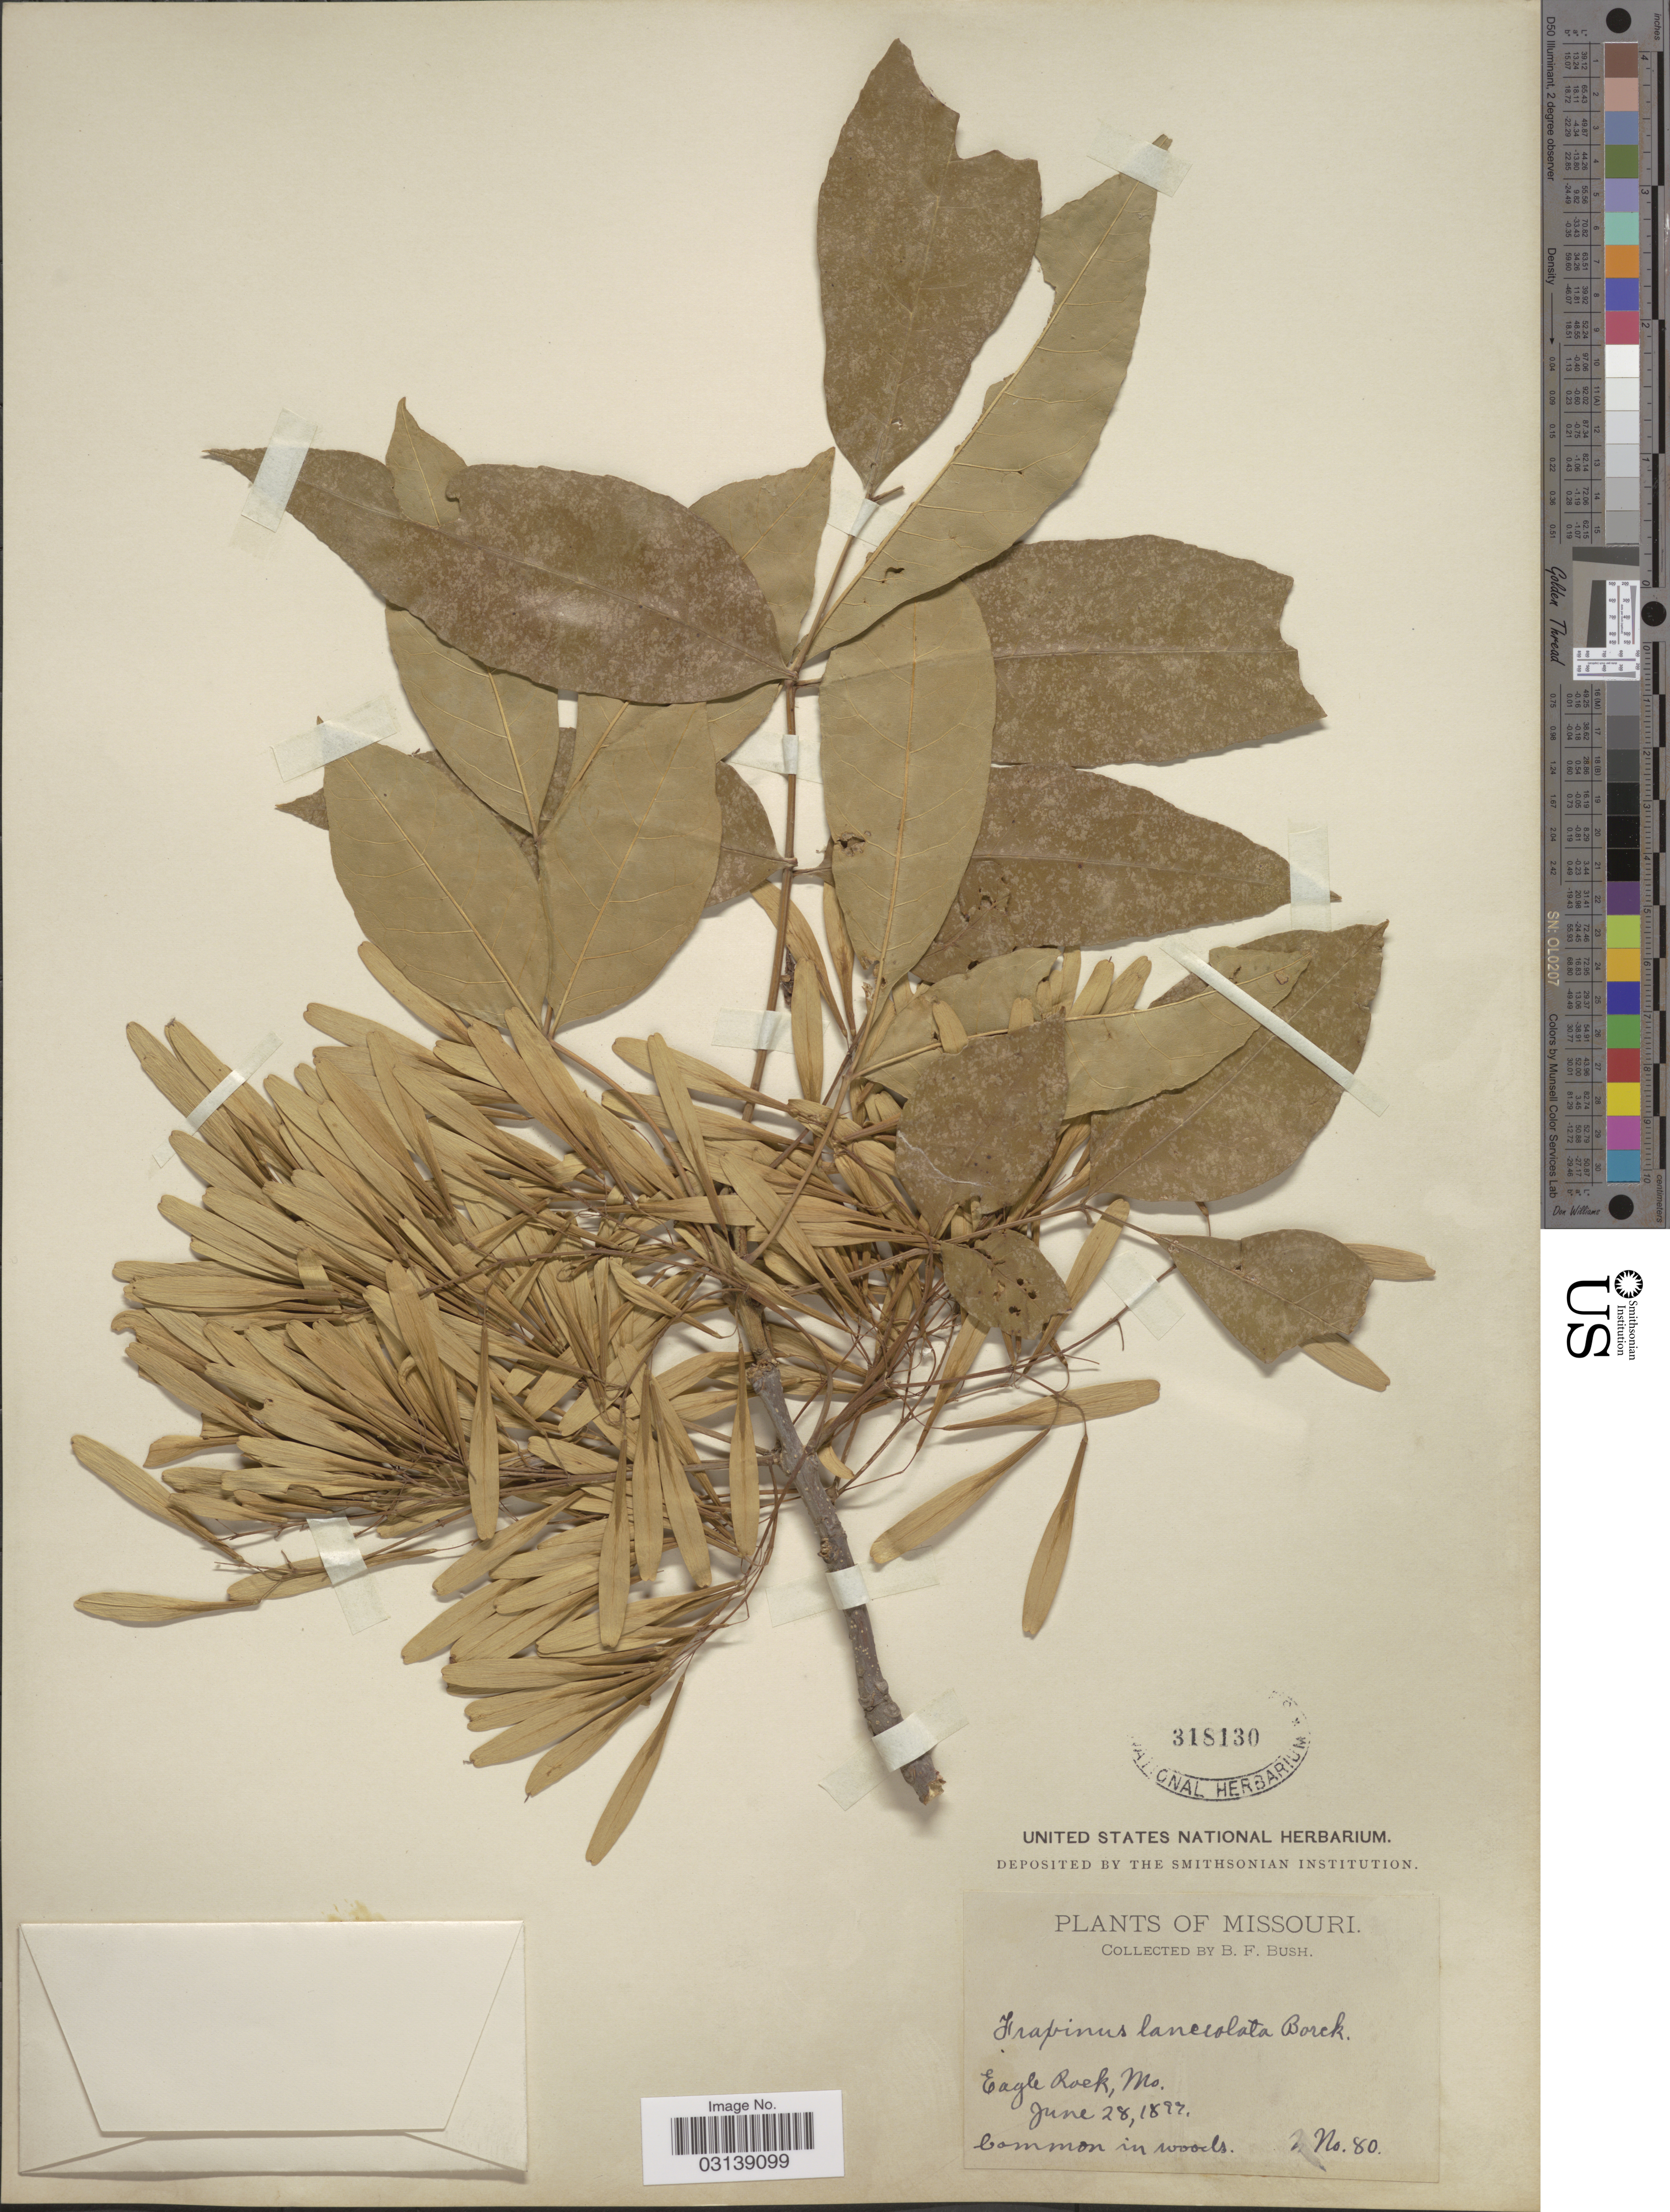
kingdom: Plantae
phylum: Tracheophyta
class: Magnoliopsida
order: Lamiales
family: Oleaceae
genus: Fraxinus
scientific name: Fraxinus pennsylvanica var. lanceolata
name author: Sarg.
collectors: B. F. Bush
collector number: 80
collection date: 1897-06-28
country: United States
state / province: Missouri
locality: Eagle Rock.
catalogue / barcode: US 318130